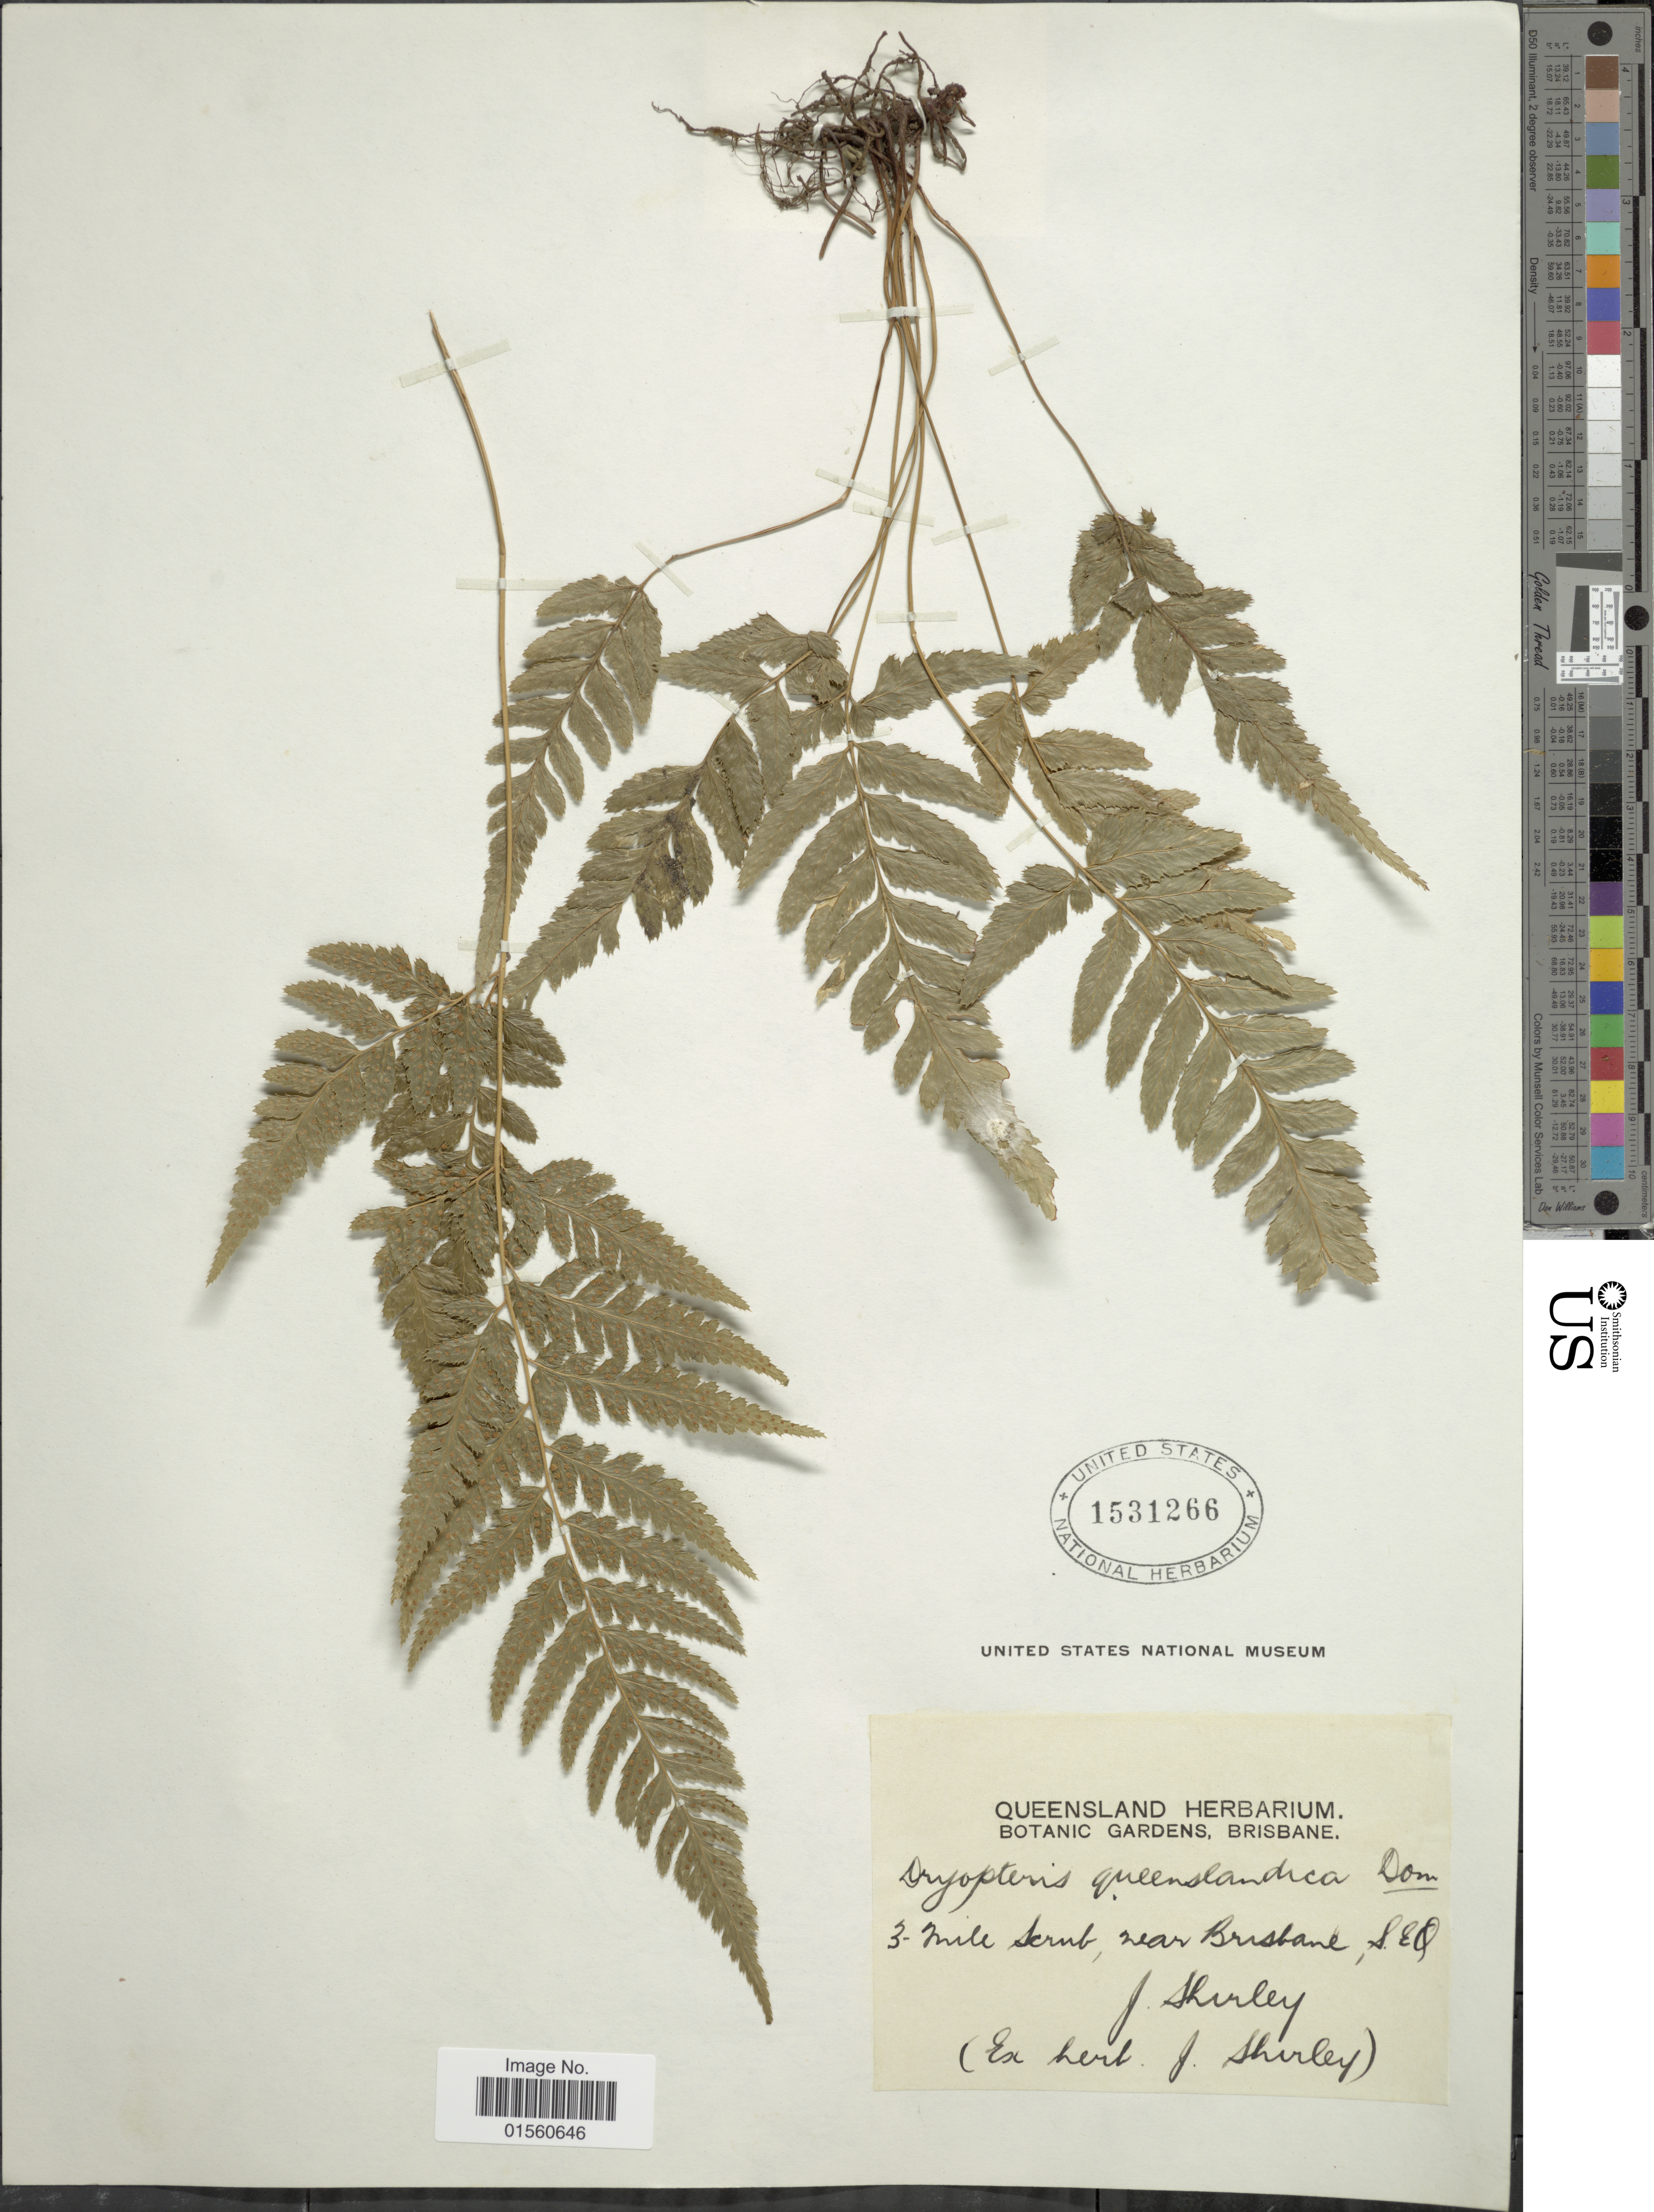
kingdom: Plantae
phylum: Tracheophyta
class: Polypodiopsida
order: Polypodiales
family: Dryopteridaceae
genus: Parapolystichum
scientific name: Parapolystichum munitum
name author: (Mett.) Labiak et al.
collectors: J. Shirley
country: Australia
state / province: Queensland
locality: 3 mile scrub, near Brisbane, SEQ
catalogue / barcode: US 1531266